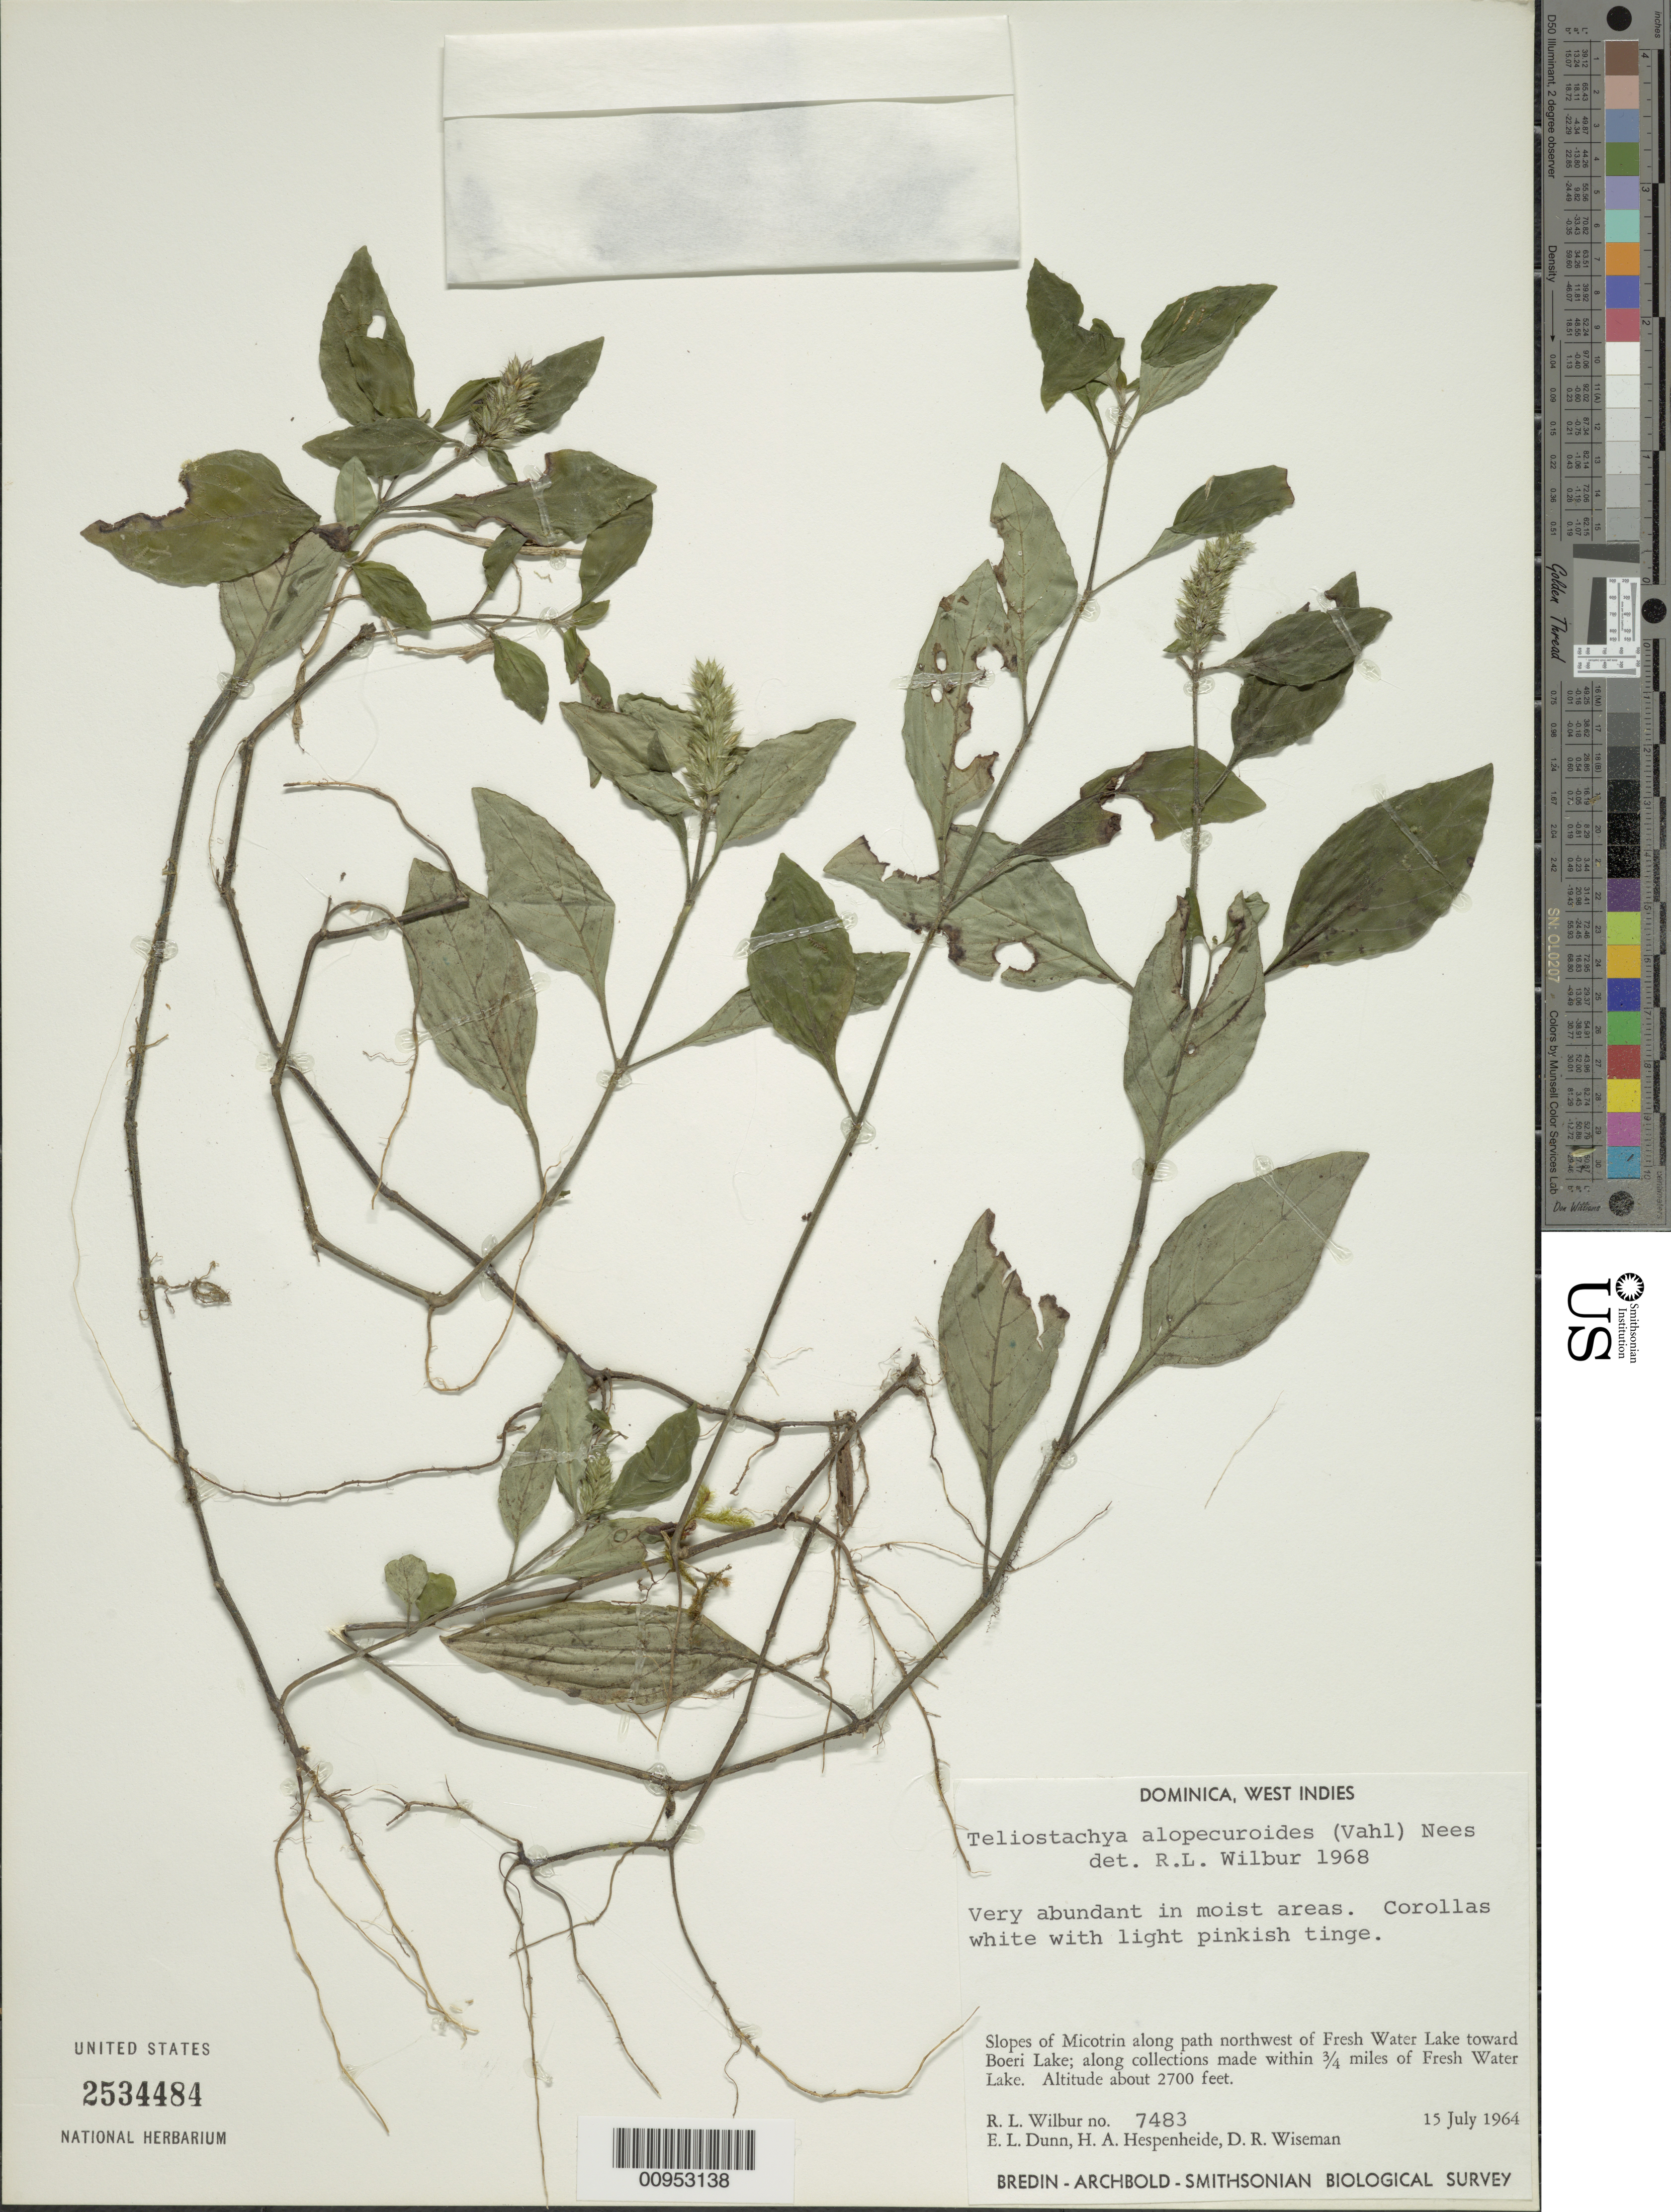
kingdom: Plantae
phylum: Tracheophyta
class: Magnoliopsida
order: Lamiales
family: Acanthaceae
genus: Teliostachya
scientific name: Teliostachya alopecuroidea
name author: (Vahl) Nees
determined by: Wilbur, R. L.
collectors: R. L. Wilbur, E. Dunn, H. Hespendeide & D. R. Wiseman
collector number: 7483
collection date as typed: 15 Jul 1964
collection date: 1964-07-15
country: Dominica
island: Dominica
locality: Slopes of Micotrin along path northwest of Fresh Water Lake toward Boeri Lake; along collections made within 3/4 miles of Fresh Water Lake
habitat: Very abundant in moist areas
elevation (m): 823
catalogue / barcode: US 2534484